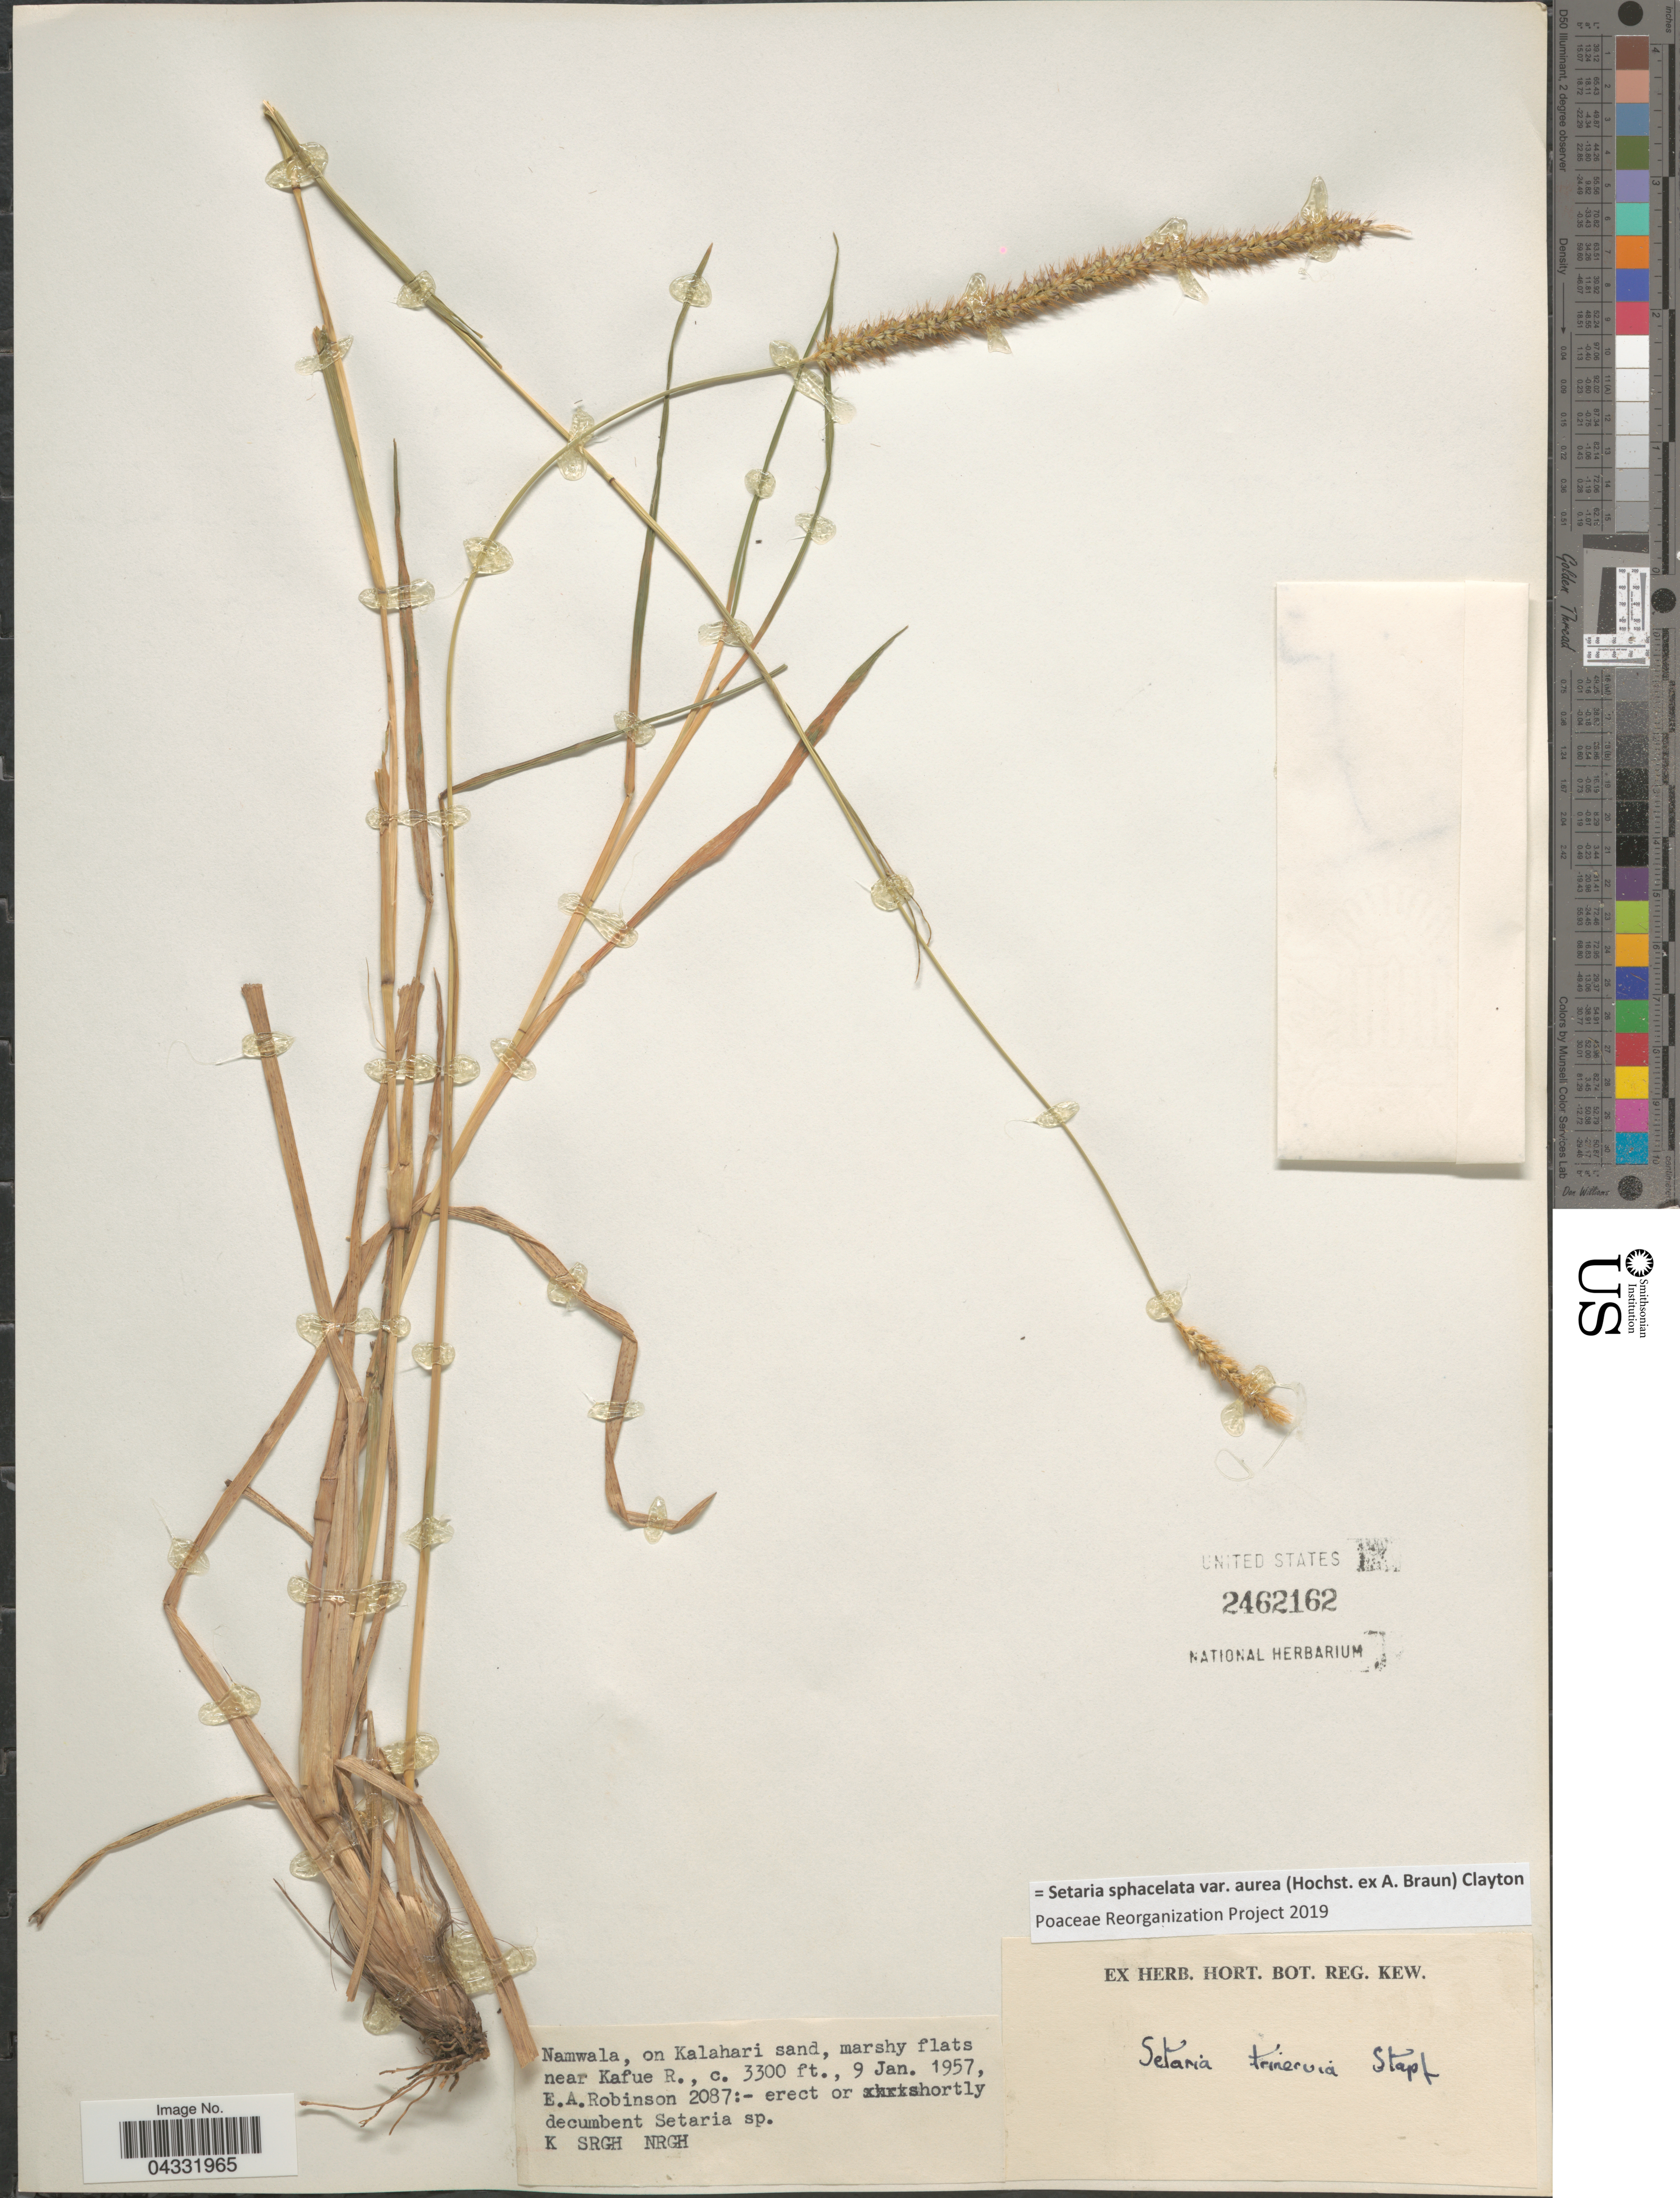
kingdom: Plantae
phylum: Tracheophyta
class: Liliopsida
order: Poales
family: Poaceae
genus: Setaria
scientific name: Setaria sphacelata var. aurea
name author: (Hochst. ex A. Braun) Clayton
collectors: E. A. Robinson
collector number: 2087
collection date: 1957-01-09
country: Zambia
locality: Namwala, on Kalahari sand, marshy flats near Kafue R.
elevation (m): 1006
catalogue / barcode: US 2462162